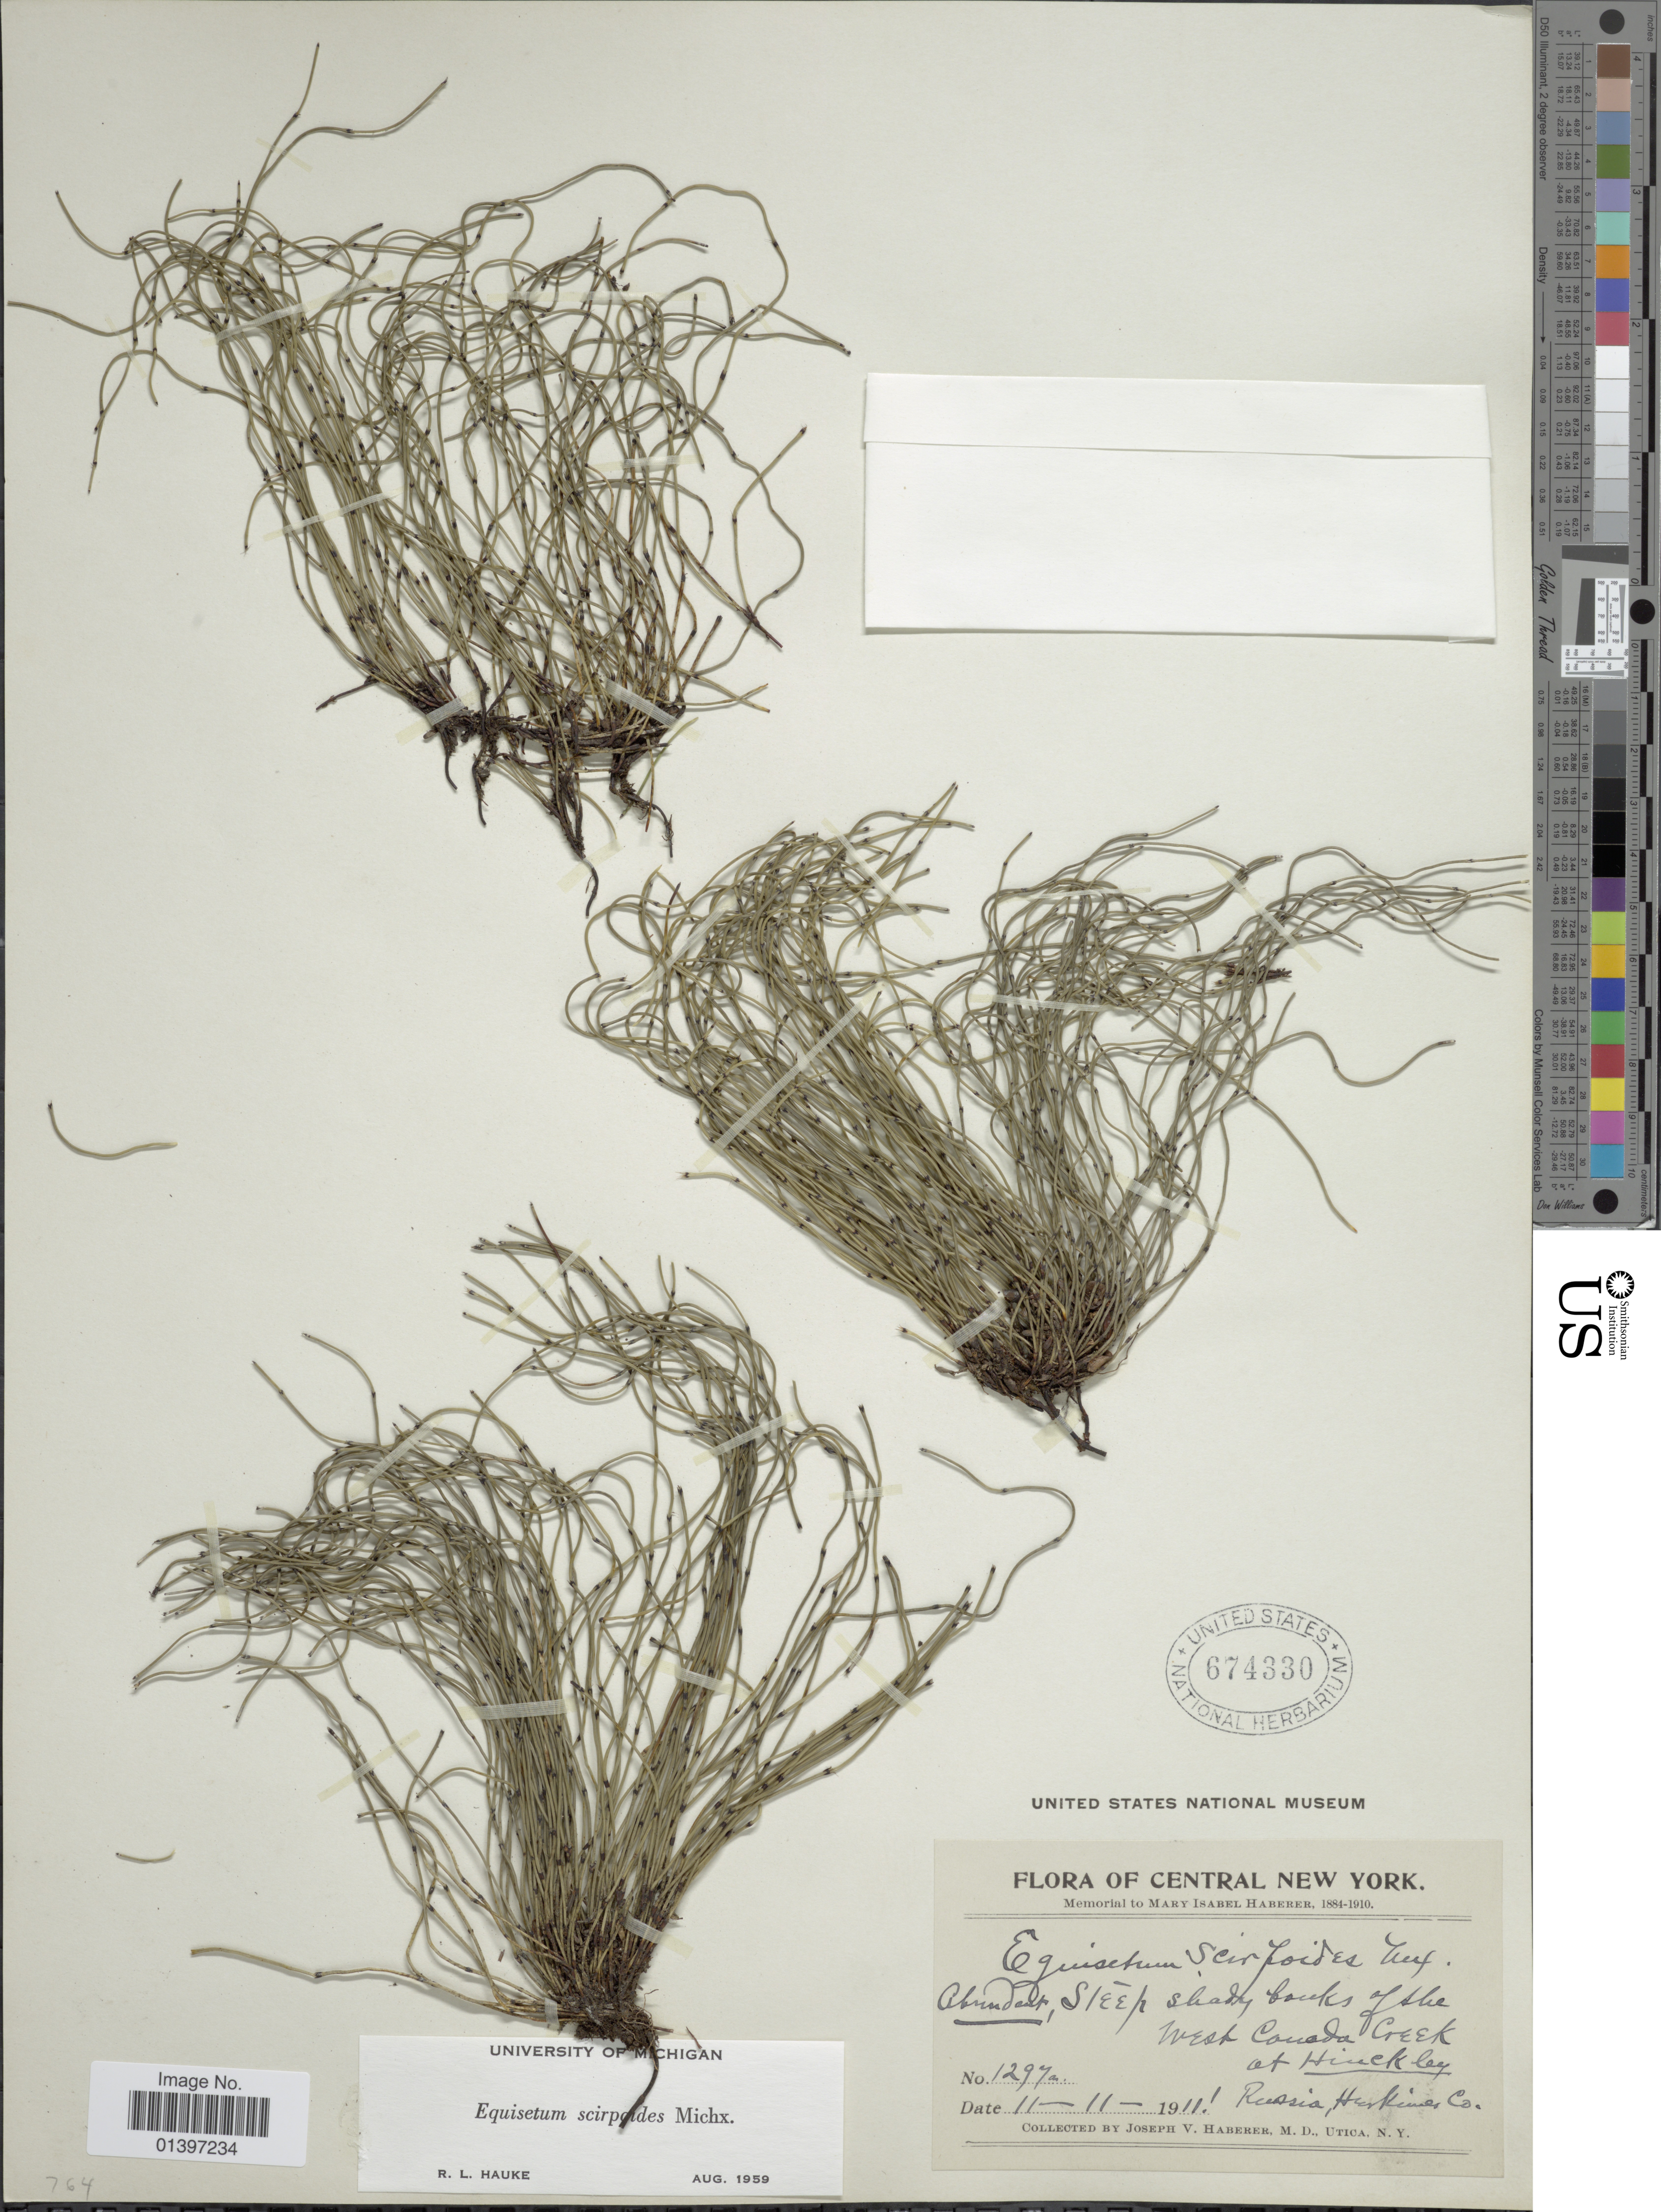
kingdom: Plantae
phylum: Tracheophyta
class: Polypodiopsida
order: Equisetales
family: Equisetaceae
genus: Equisetum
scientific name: Equisetum scirpoides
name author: Michx.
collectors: J. V. Haberer & M. Utica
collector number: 1297a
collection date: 1911-11-11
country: United States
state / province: New York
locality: Central New York, abundant, steep shady banks of the west Canada Creek at Hinckley, Russia Herkimer Co.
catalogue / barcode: US 674330